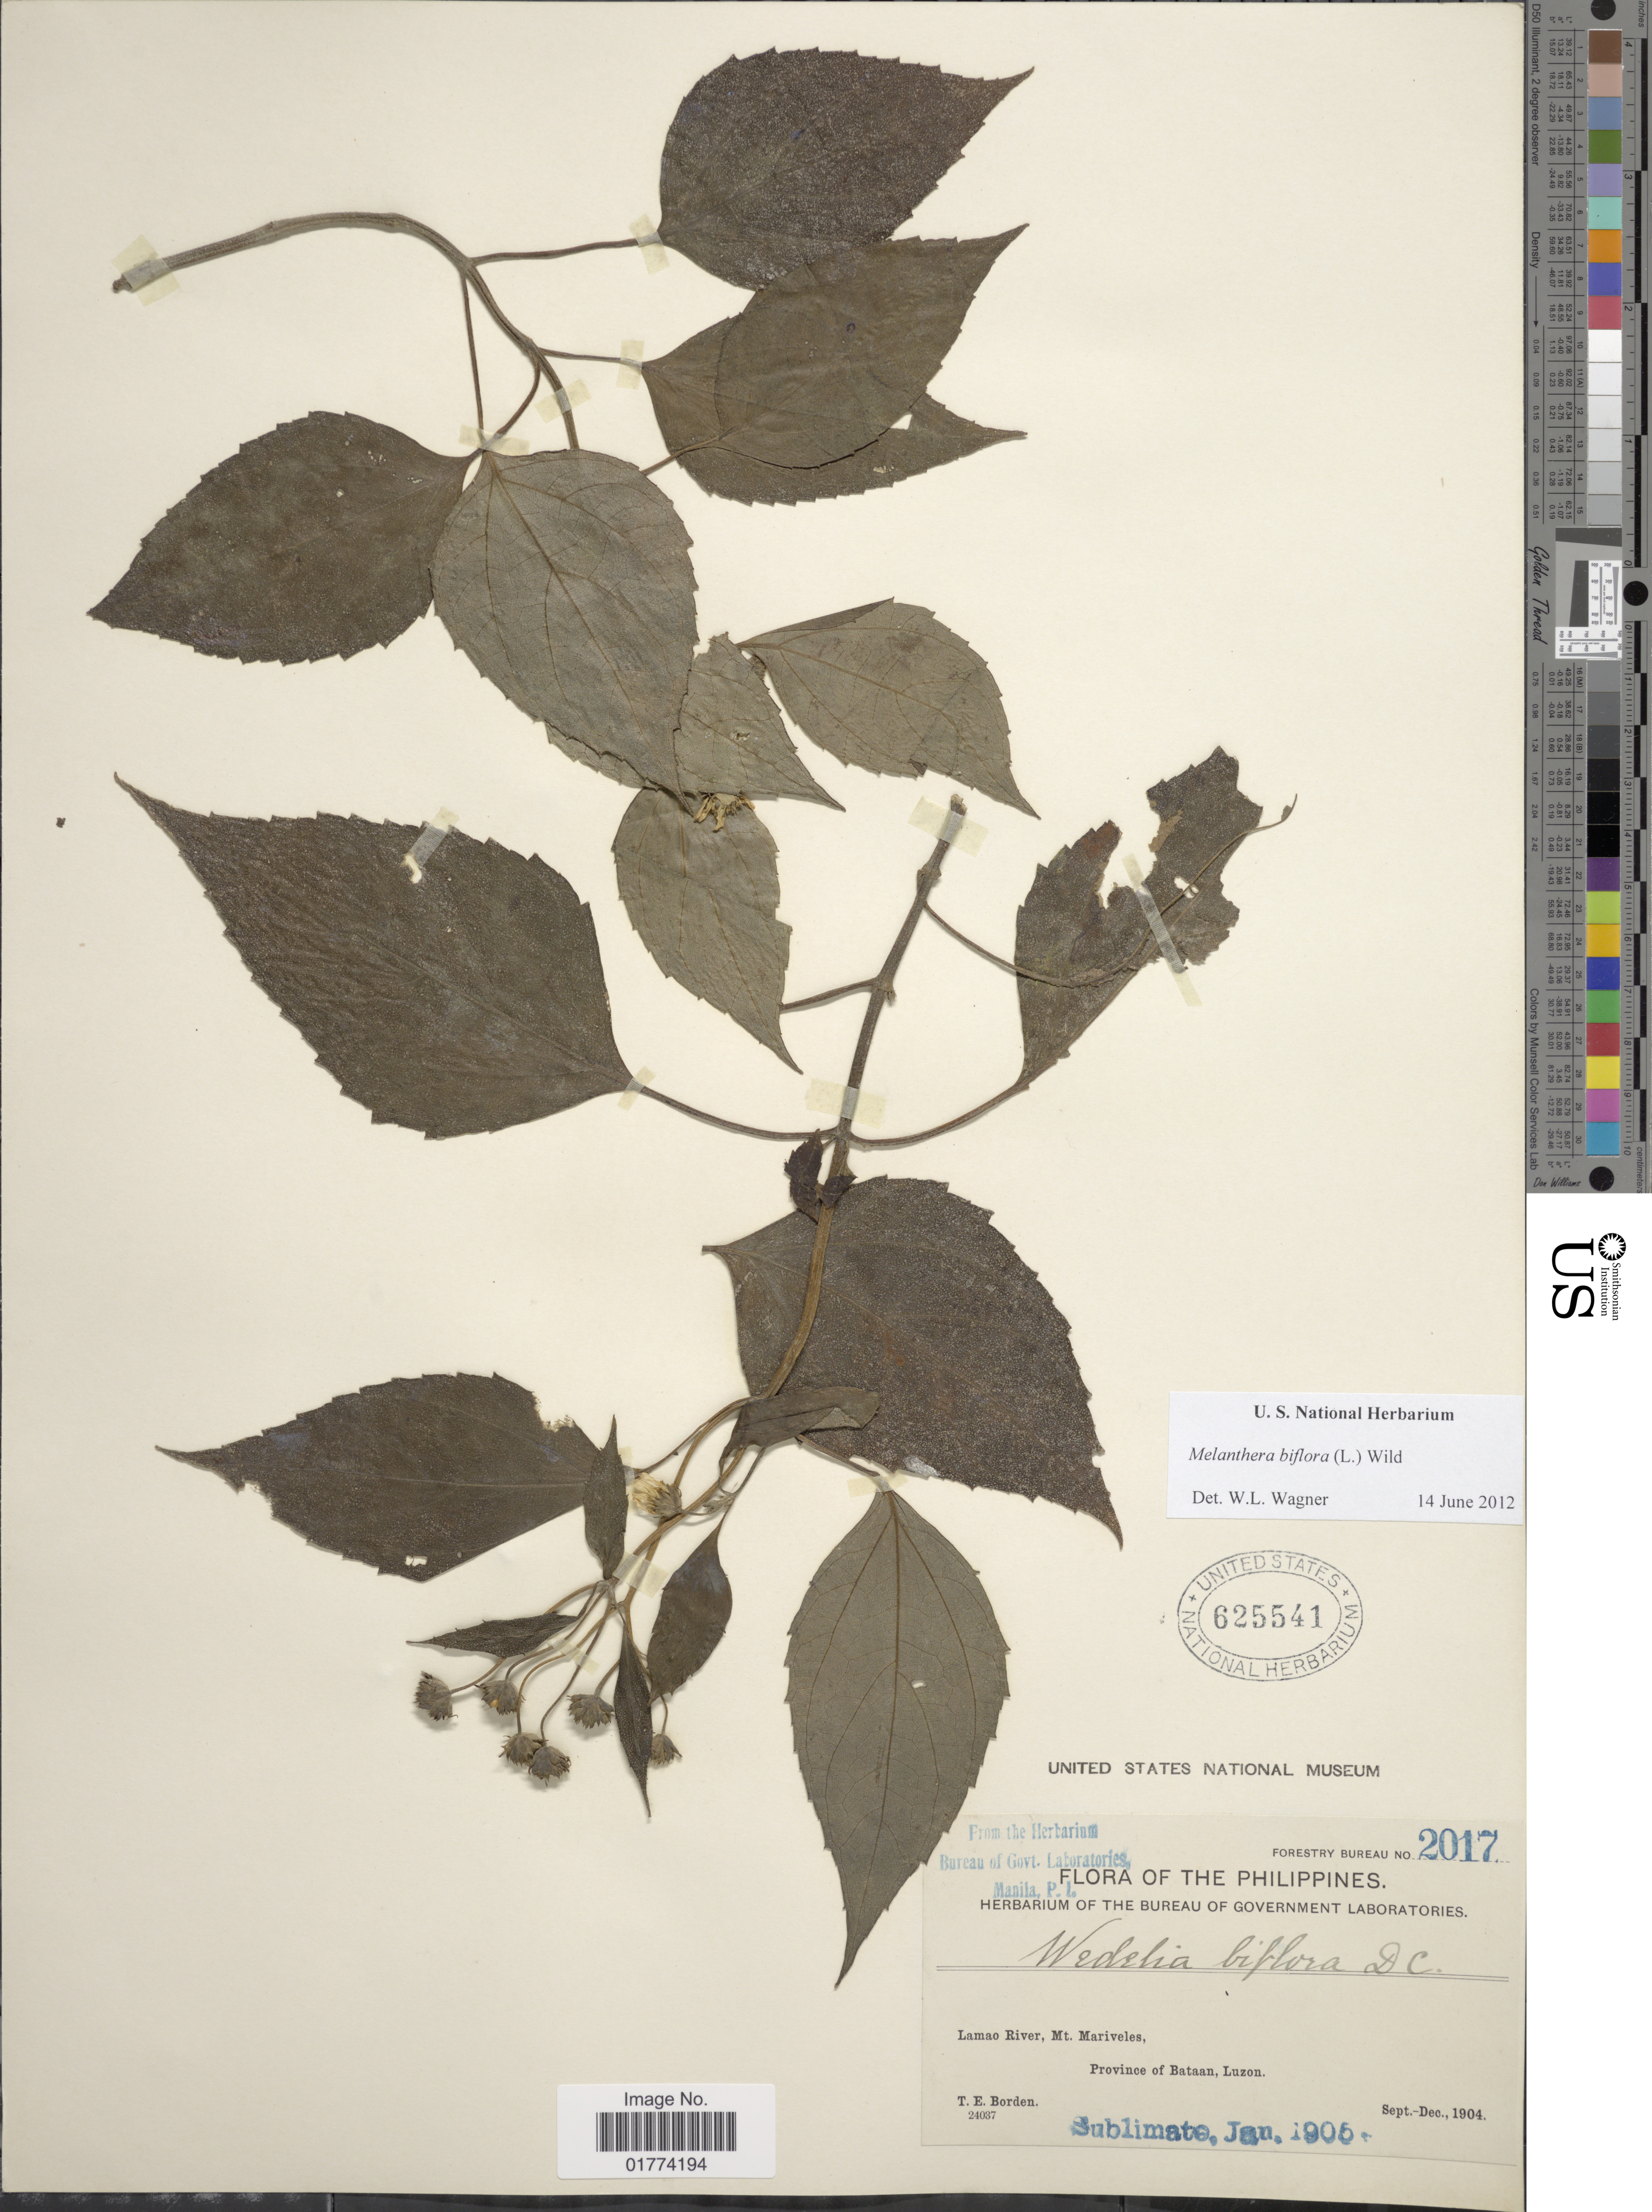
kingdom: Plantae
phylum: Tracheophyta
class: Magnoliopsida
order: Asterales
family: Asteraceae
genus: Wollastonia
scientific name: Wollastonia biflora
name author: (L.) DC.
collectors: T. E. Borden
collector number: Forestry Bureau 2017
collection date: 1904-09/1904-12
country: Philippines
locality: Lamao River, Mt. Mariveles, Province of Bataan, Luzon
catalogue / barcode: US 625541